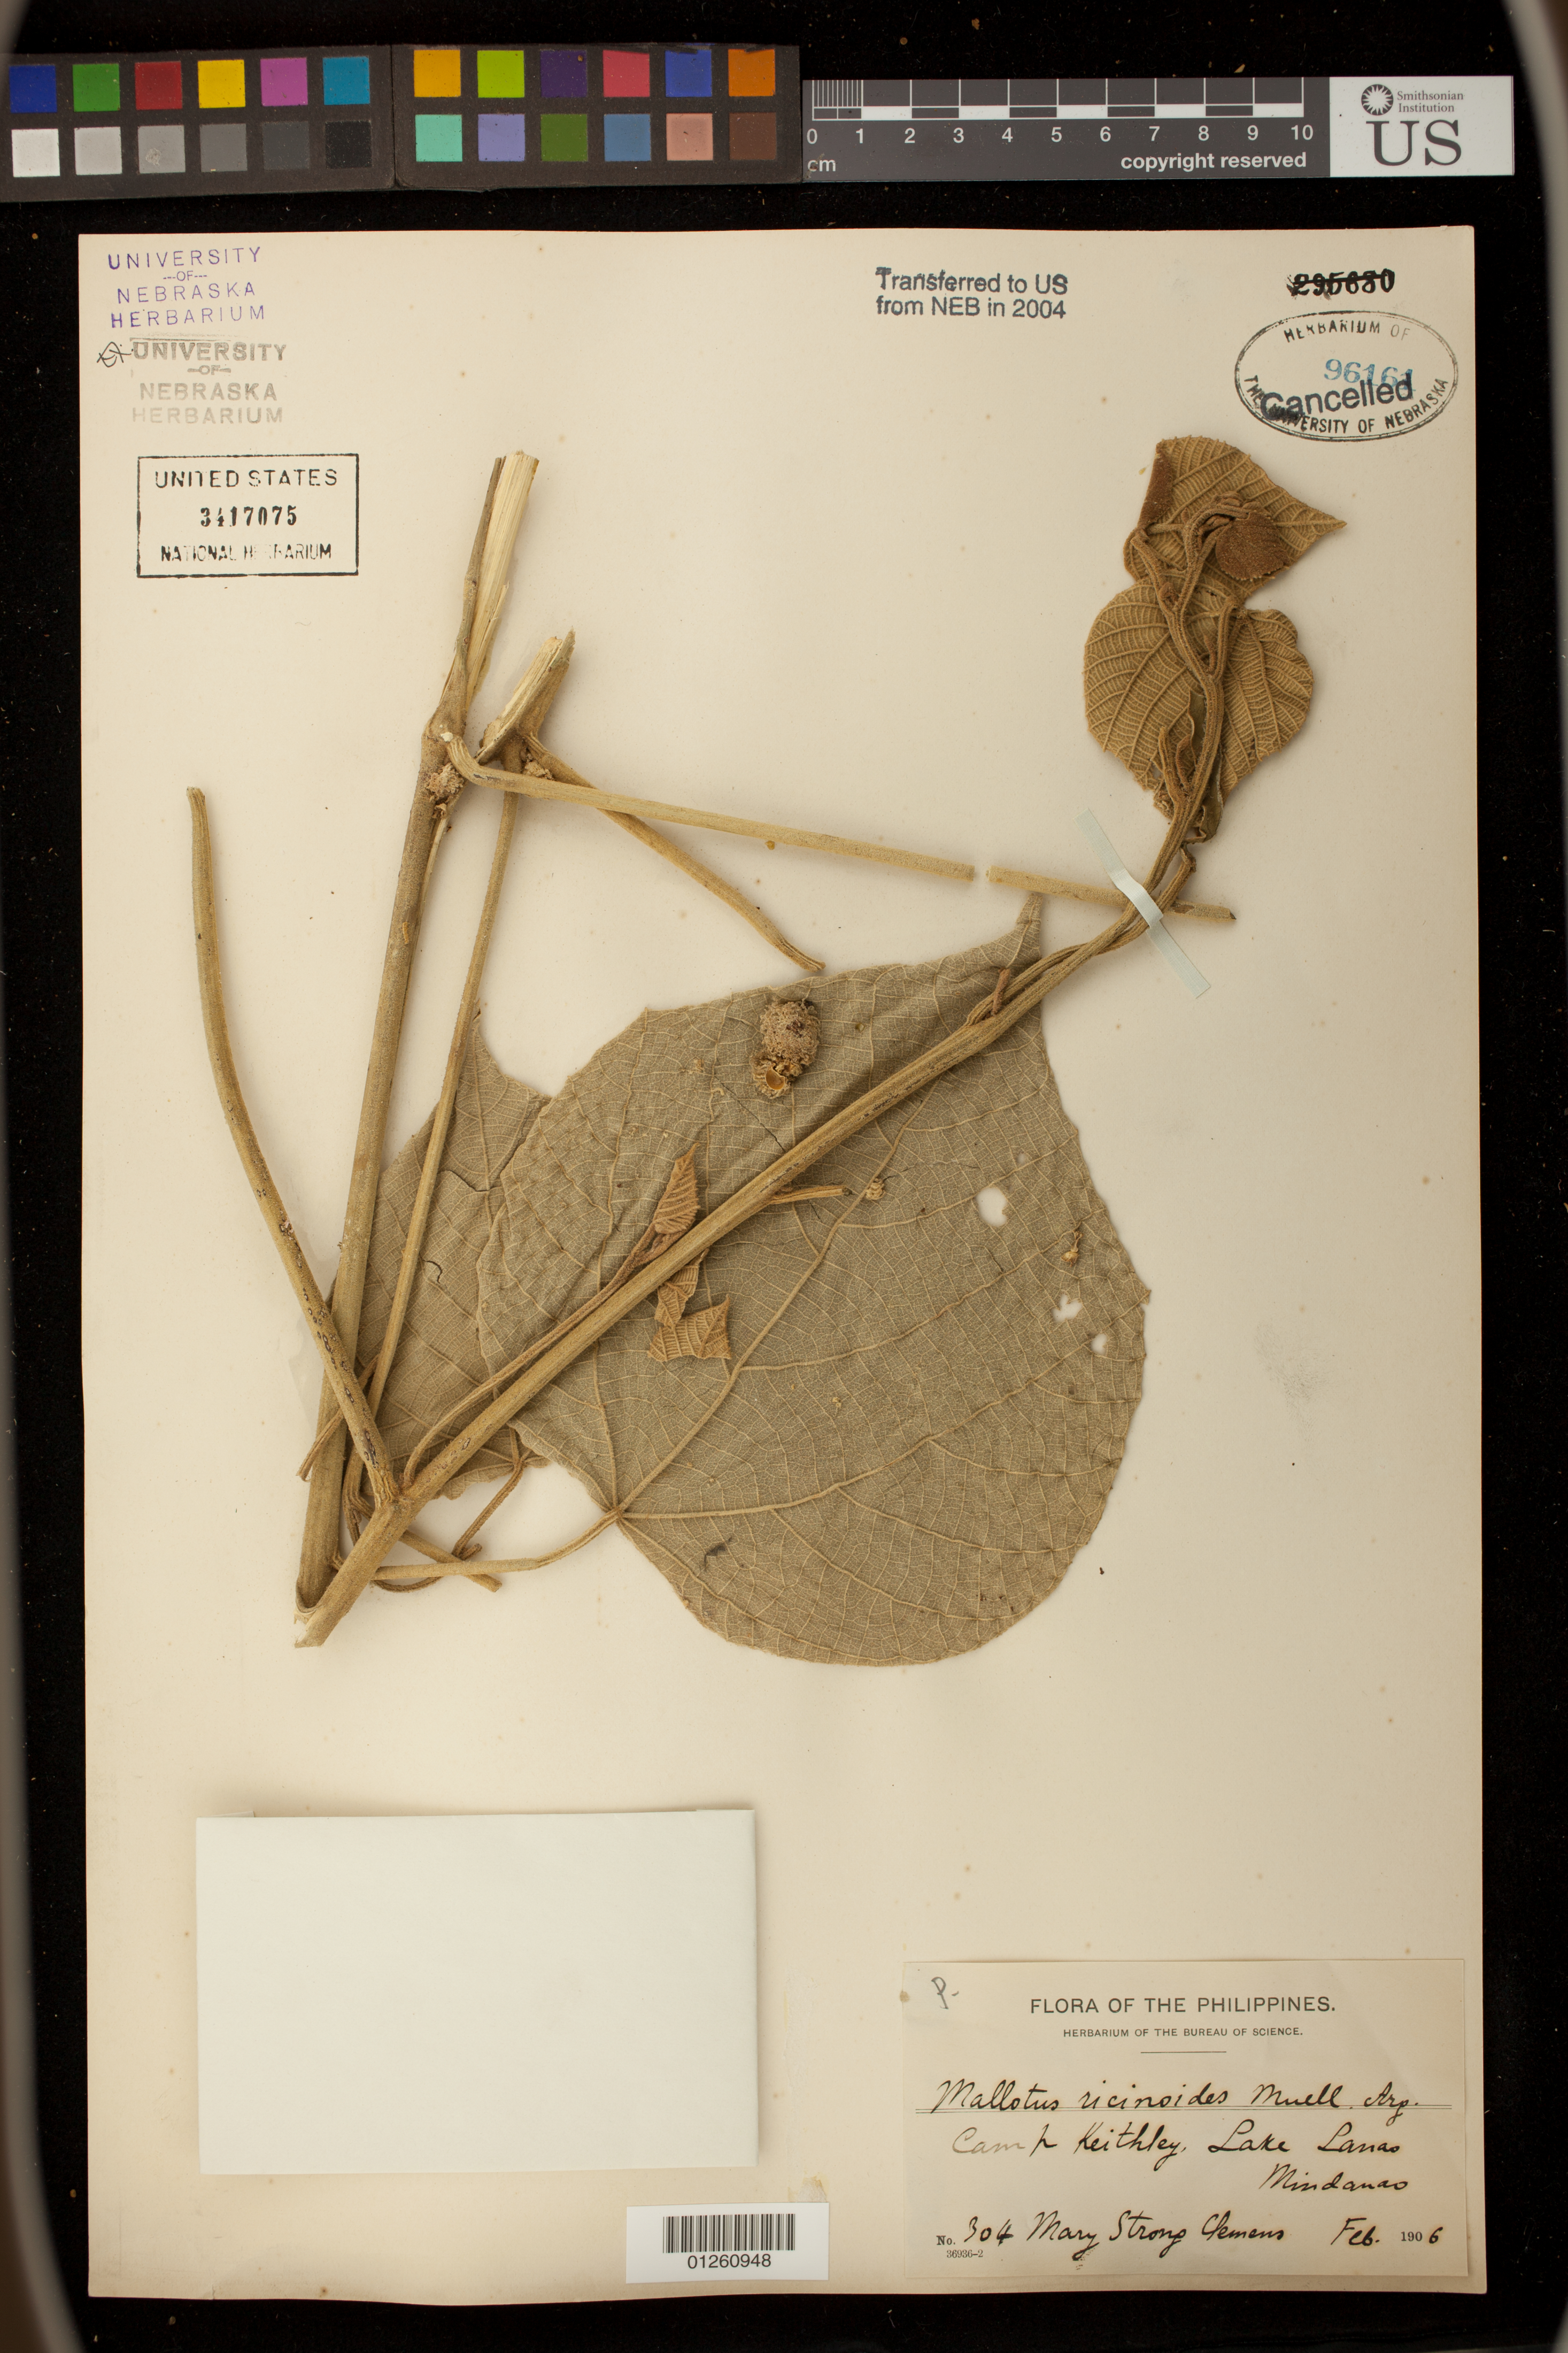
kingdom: Plantae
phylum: Tracheophyta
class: Magnoliopsida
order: Malpighiales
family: Euphorbiaceae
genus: Mallotus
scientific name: Mallotus ricinoides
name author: (Pers.) Müll. Arg.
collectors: M. S. Clemens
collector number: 304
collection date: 1906-02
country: Philippines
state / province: Muslim Mindanao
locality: Camp Keithley, Lake Lanao, Mindanao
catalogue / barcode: US 3417075